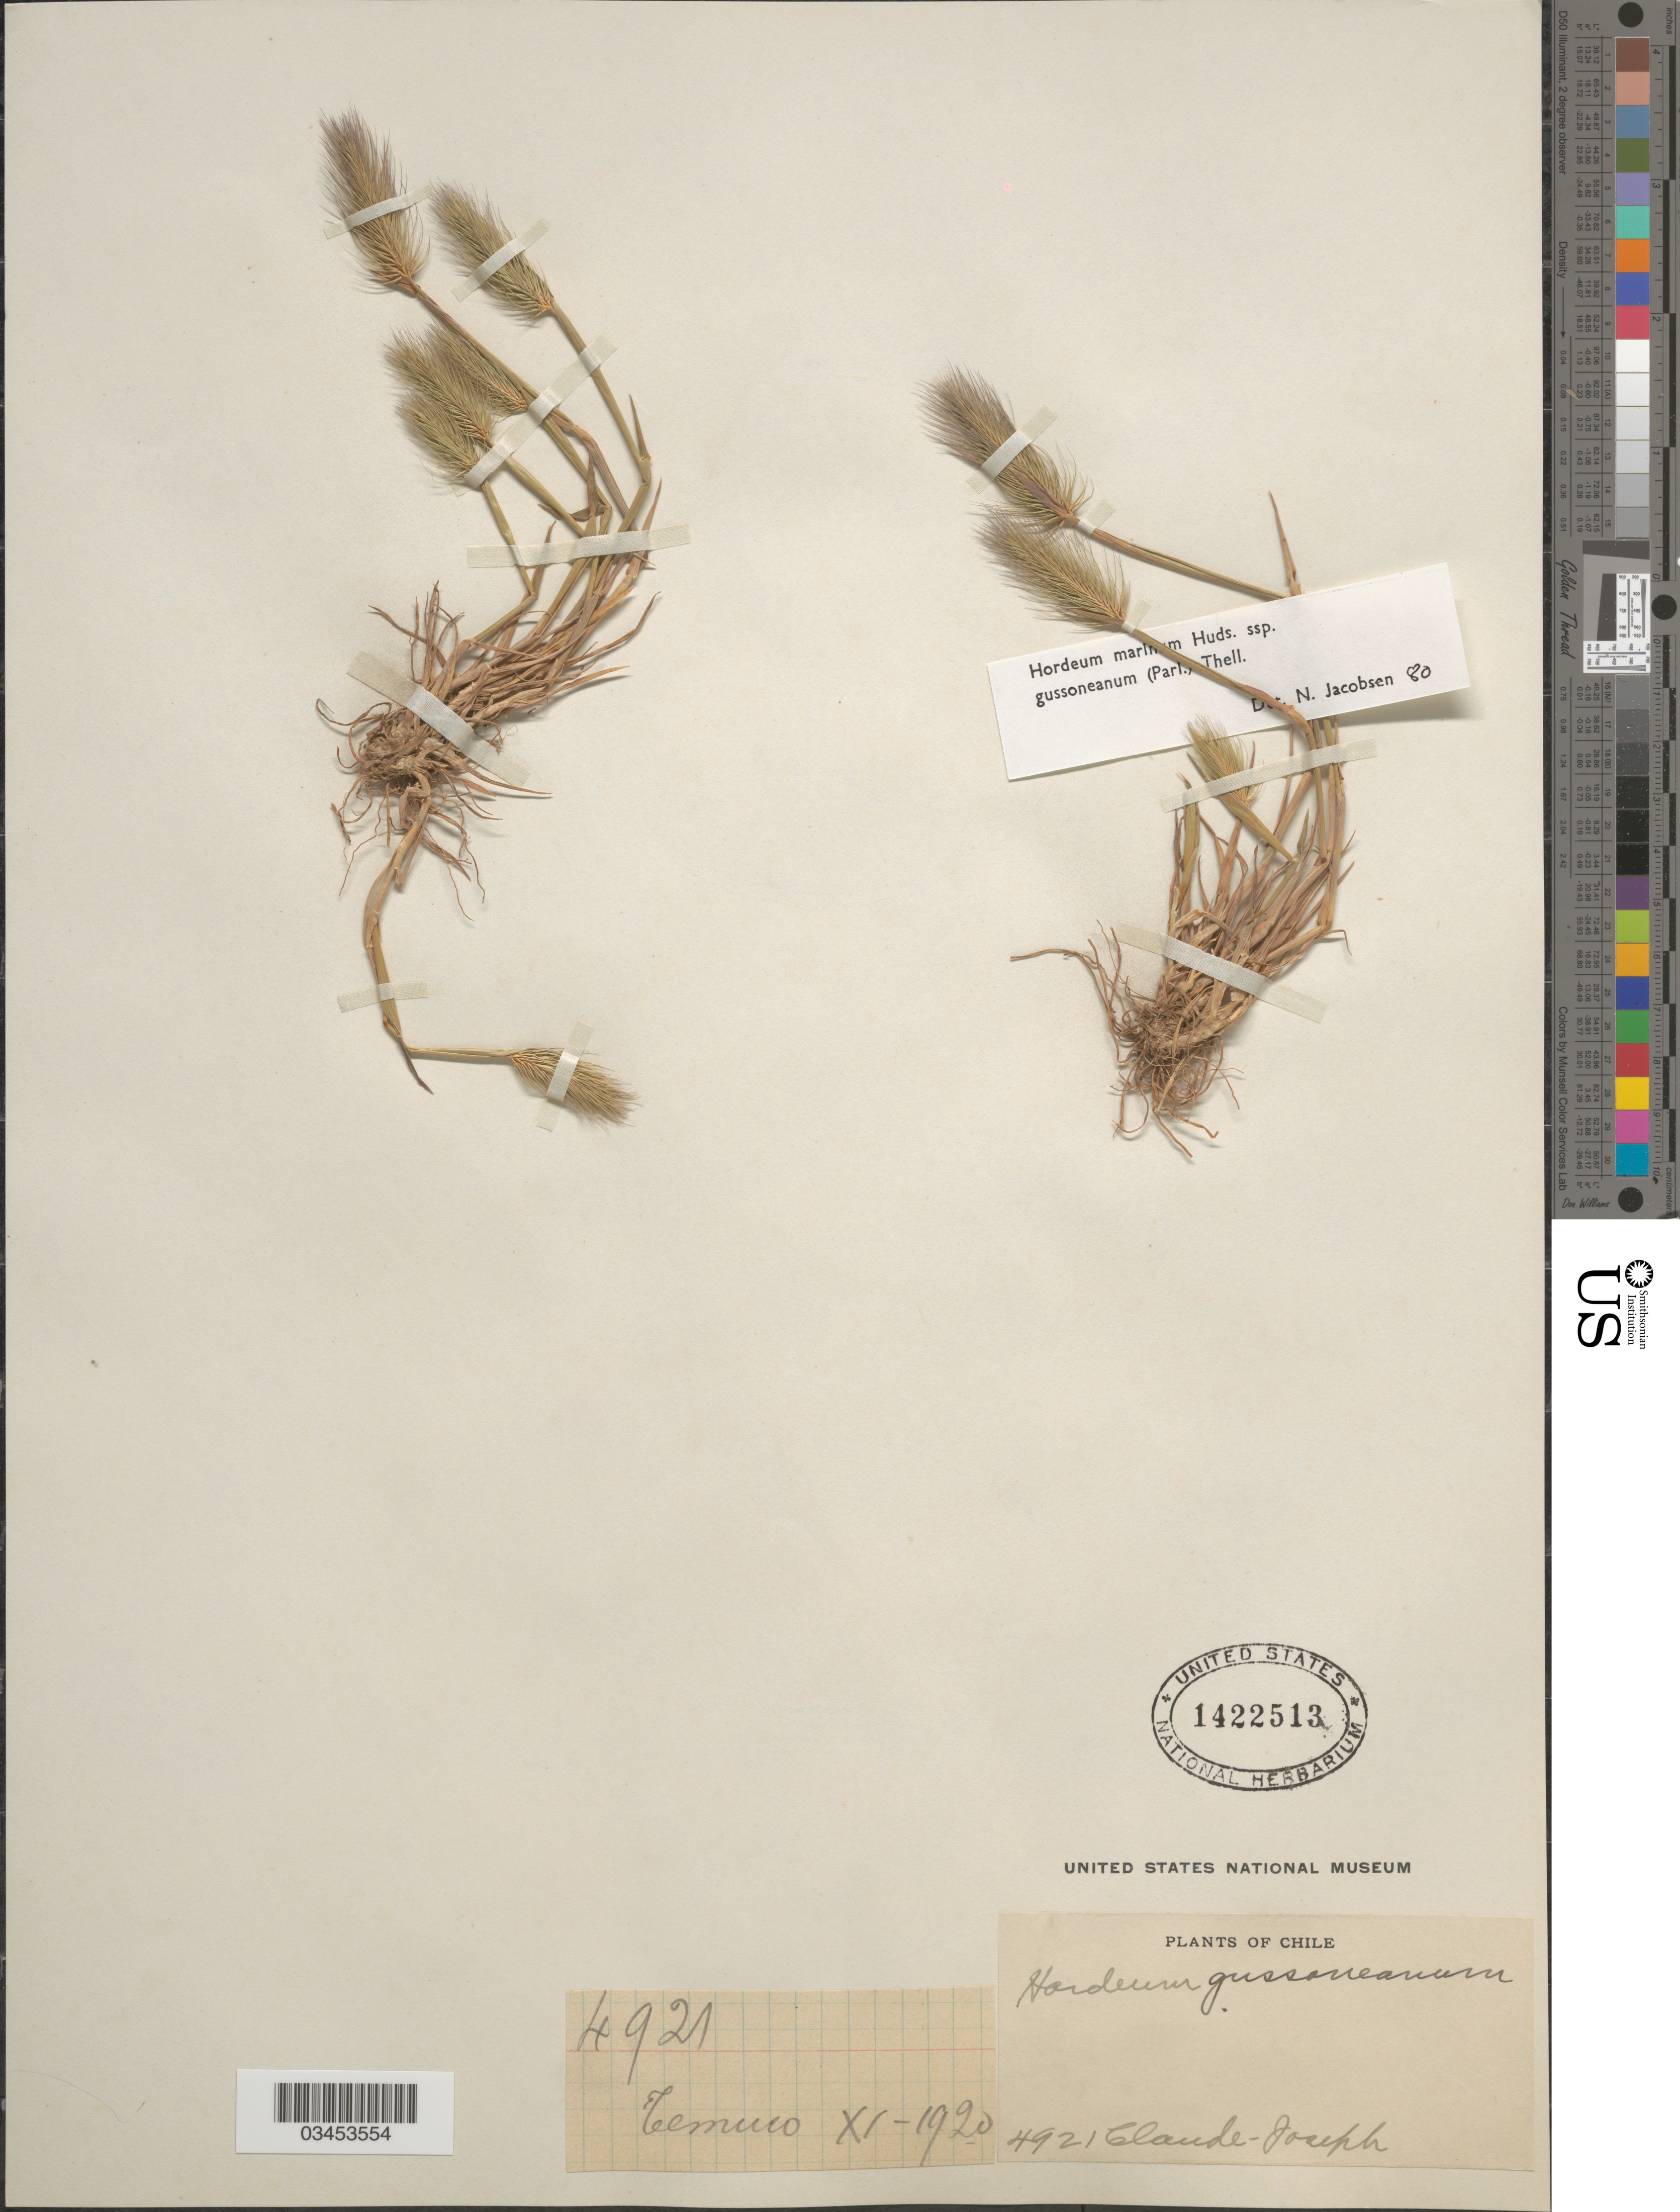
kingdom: Plantae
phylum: Tracheophyta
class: Liliopsida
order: Poales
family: Poaceae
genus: Hordeum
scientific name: Hordeum marinum subsp. gussoneanum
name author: (Parl.) Thell.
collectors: Bro. Claude-Joseph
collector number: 4921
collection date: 1920-11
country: Chile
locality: Temuco.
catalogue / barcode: US 1422513